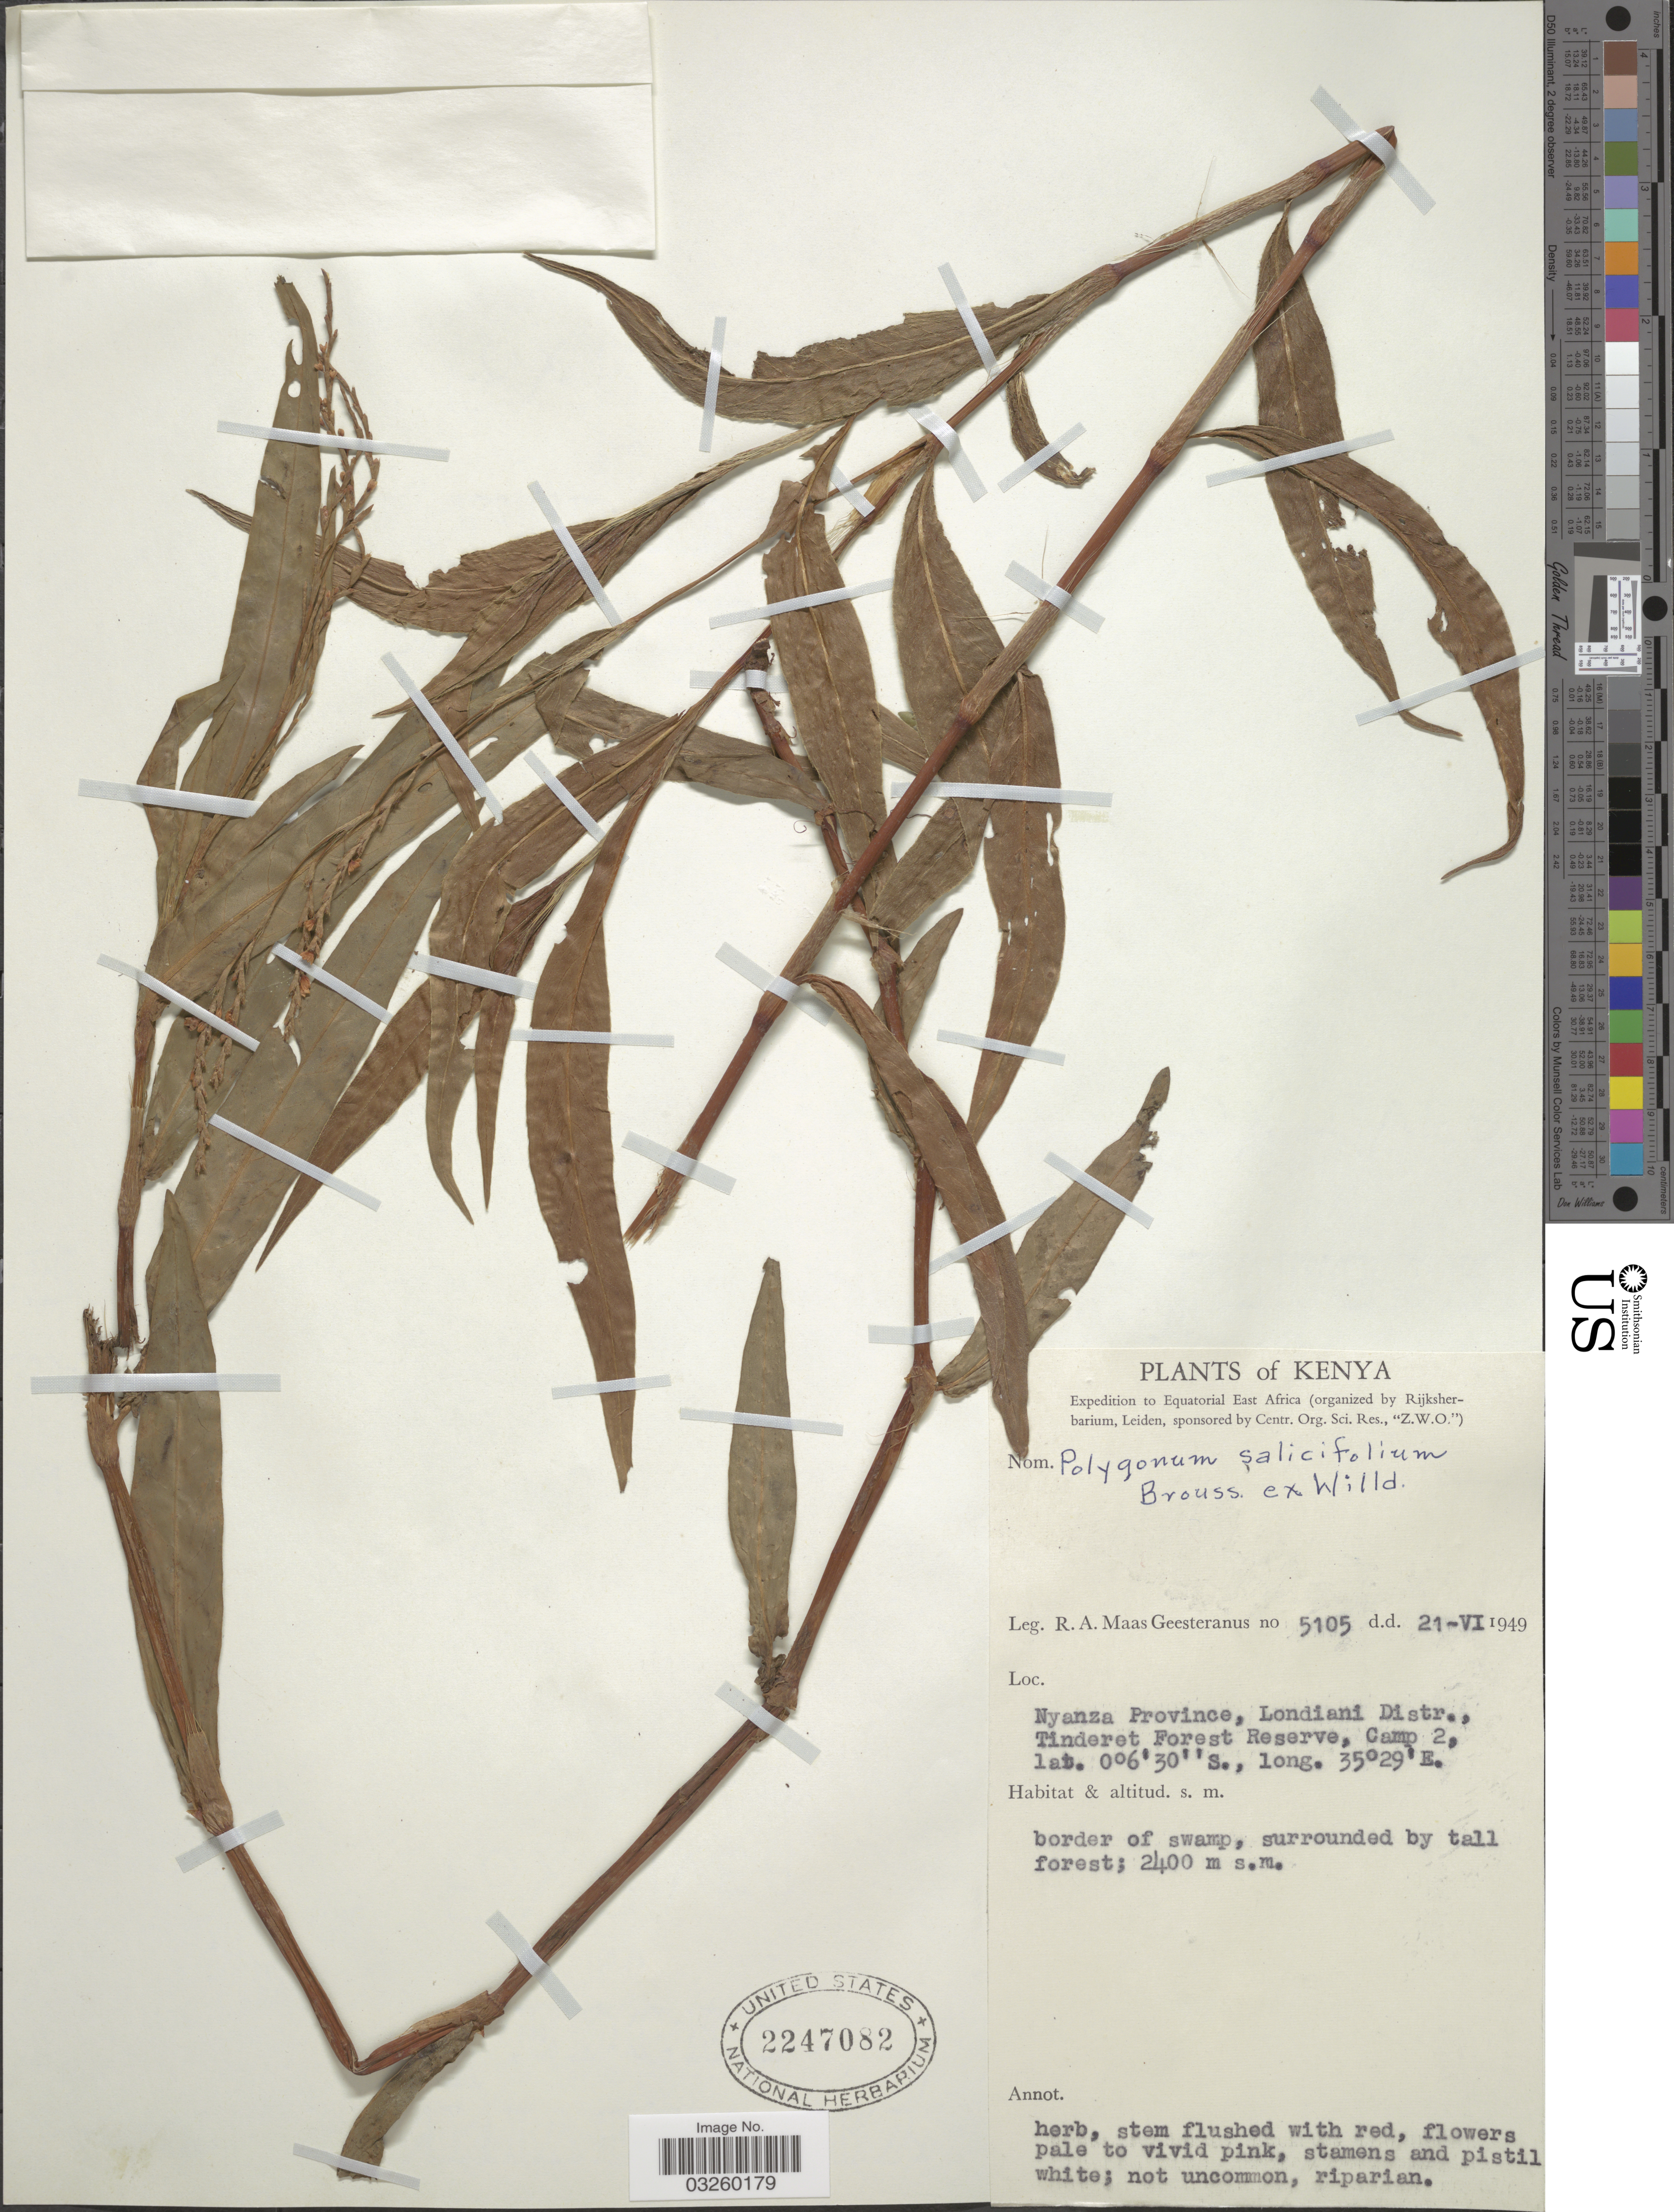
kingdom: Plantae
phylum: Tracheophyta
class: Magnoliopsida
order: Caryophyllales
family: Polygonaceae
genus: Polygonum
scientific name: Polygonum salicifolium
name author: Brouss. ex Willd.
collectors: R. A. Maas Geesteranus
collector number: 5105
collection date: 1949-06-21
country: Kenya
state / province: Kericho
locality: Equatorial East Africa. Nyanza Province, Londiani Distr., Tinderet Forest Reserve, Camp 2.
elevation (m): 2400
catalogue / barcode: US 2247082